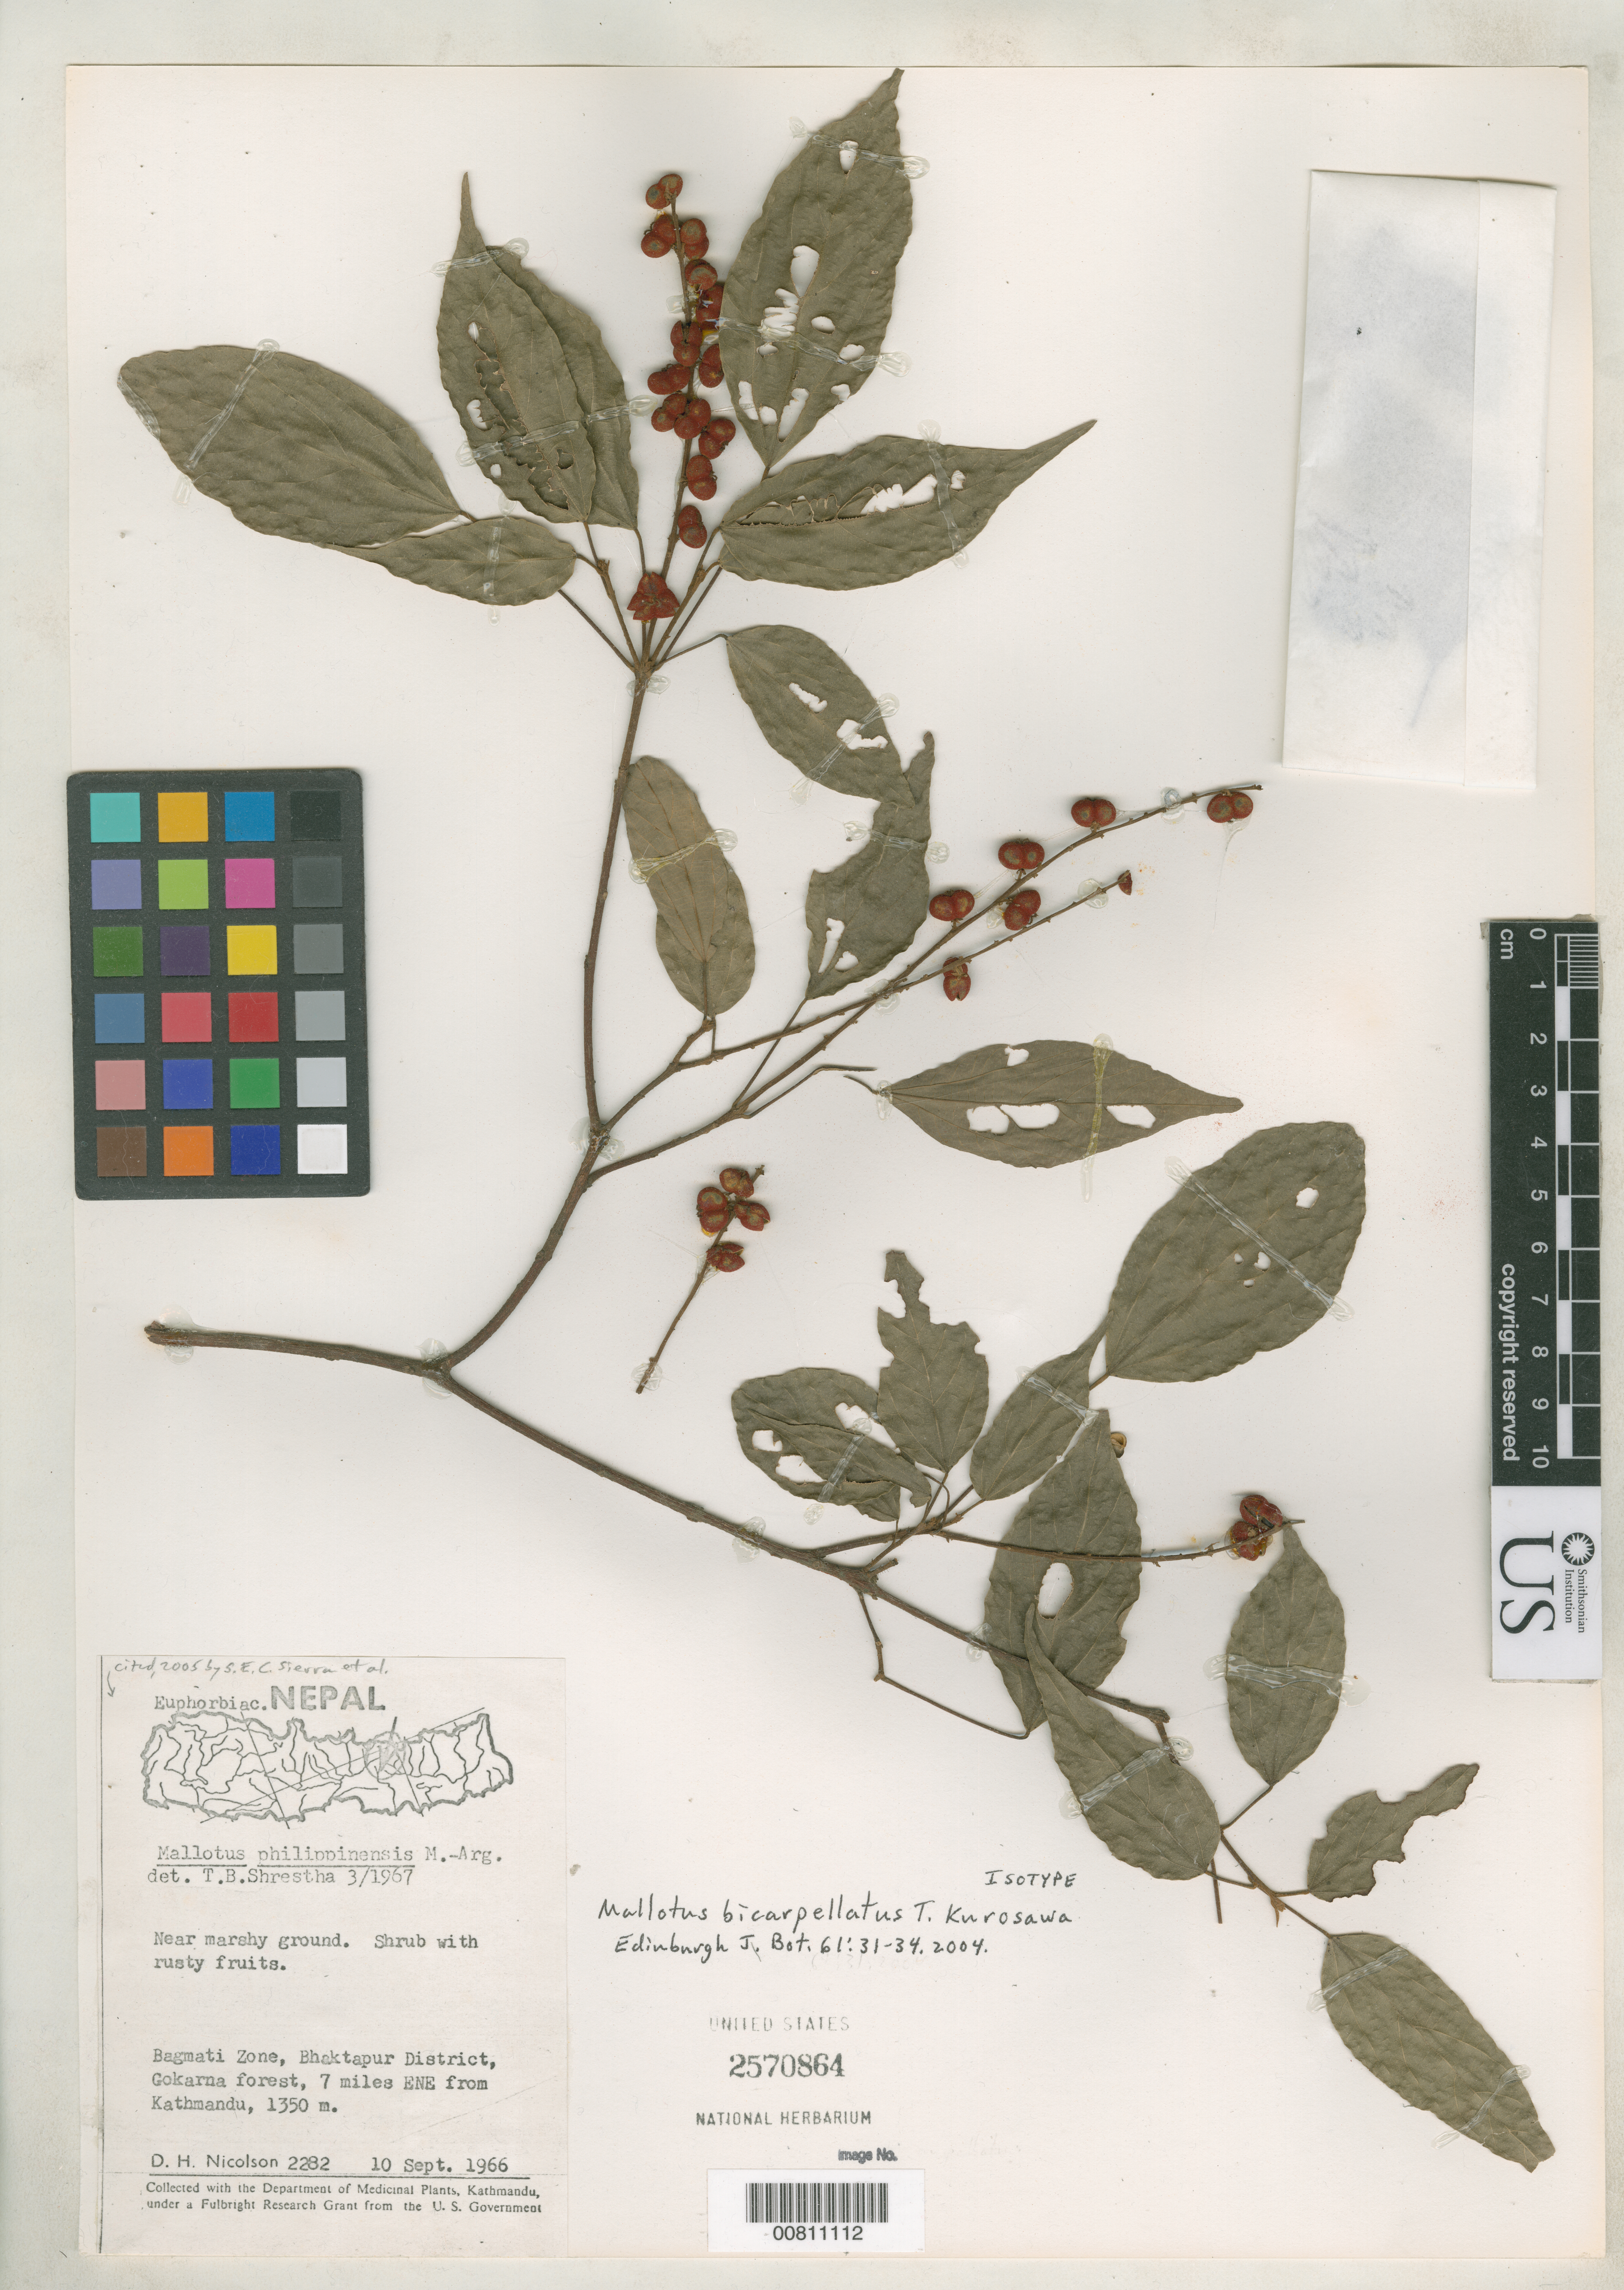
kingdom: Plantae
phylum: Tracheophyta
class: Magnoliopsida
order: Malpighiales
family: Euphorbiaceae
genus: Mallotus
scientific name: Mallotus bicarpellatus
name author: T. Kuros.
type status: Isotype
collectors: D. H. Nicolson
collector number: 2282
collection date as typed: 10 Sep 1966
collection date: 1966-09-10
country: Nepal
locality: Bagmati Zone, Bhaktapur District, Gokarna forest, 7 miles ENE from Kathmandu.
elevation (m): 1350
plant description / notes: Holotype at TI. Cited 2005 by S.E.C. Sierra et al.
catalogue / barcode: US 2570864